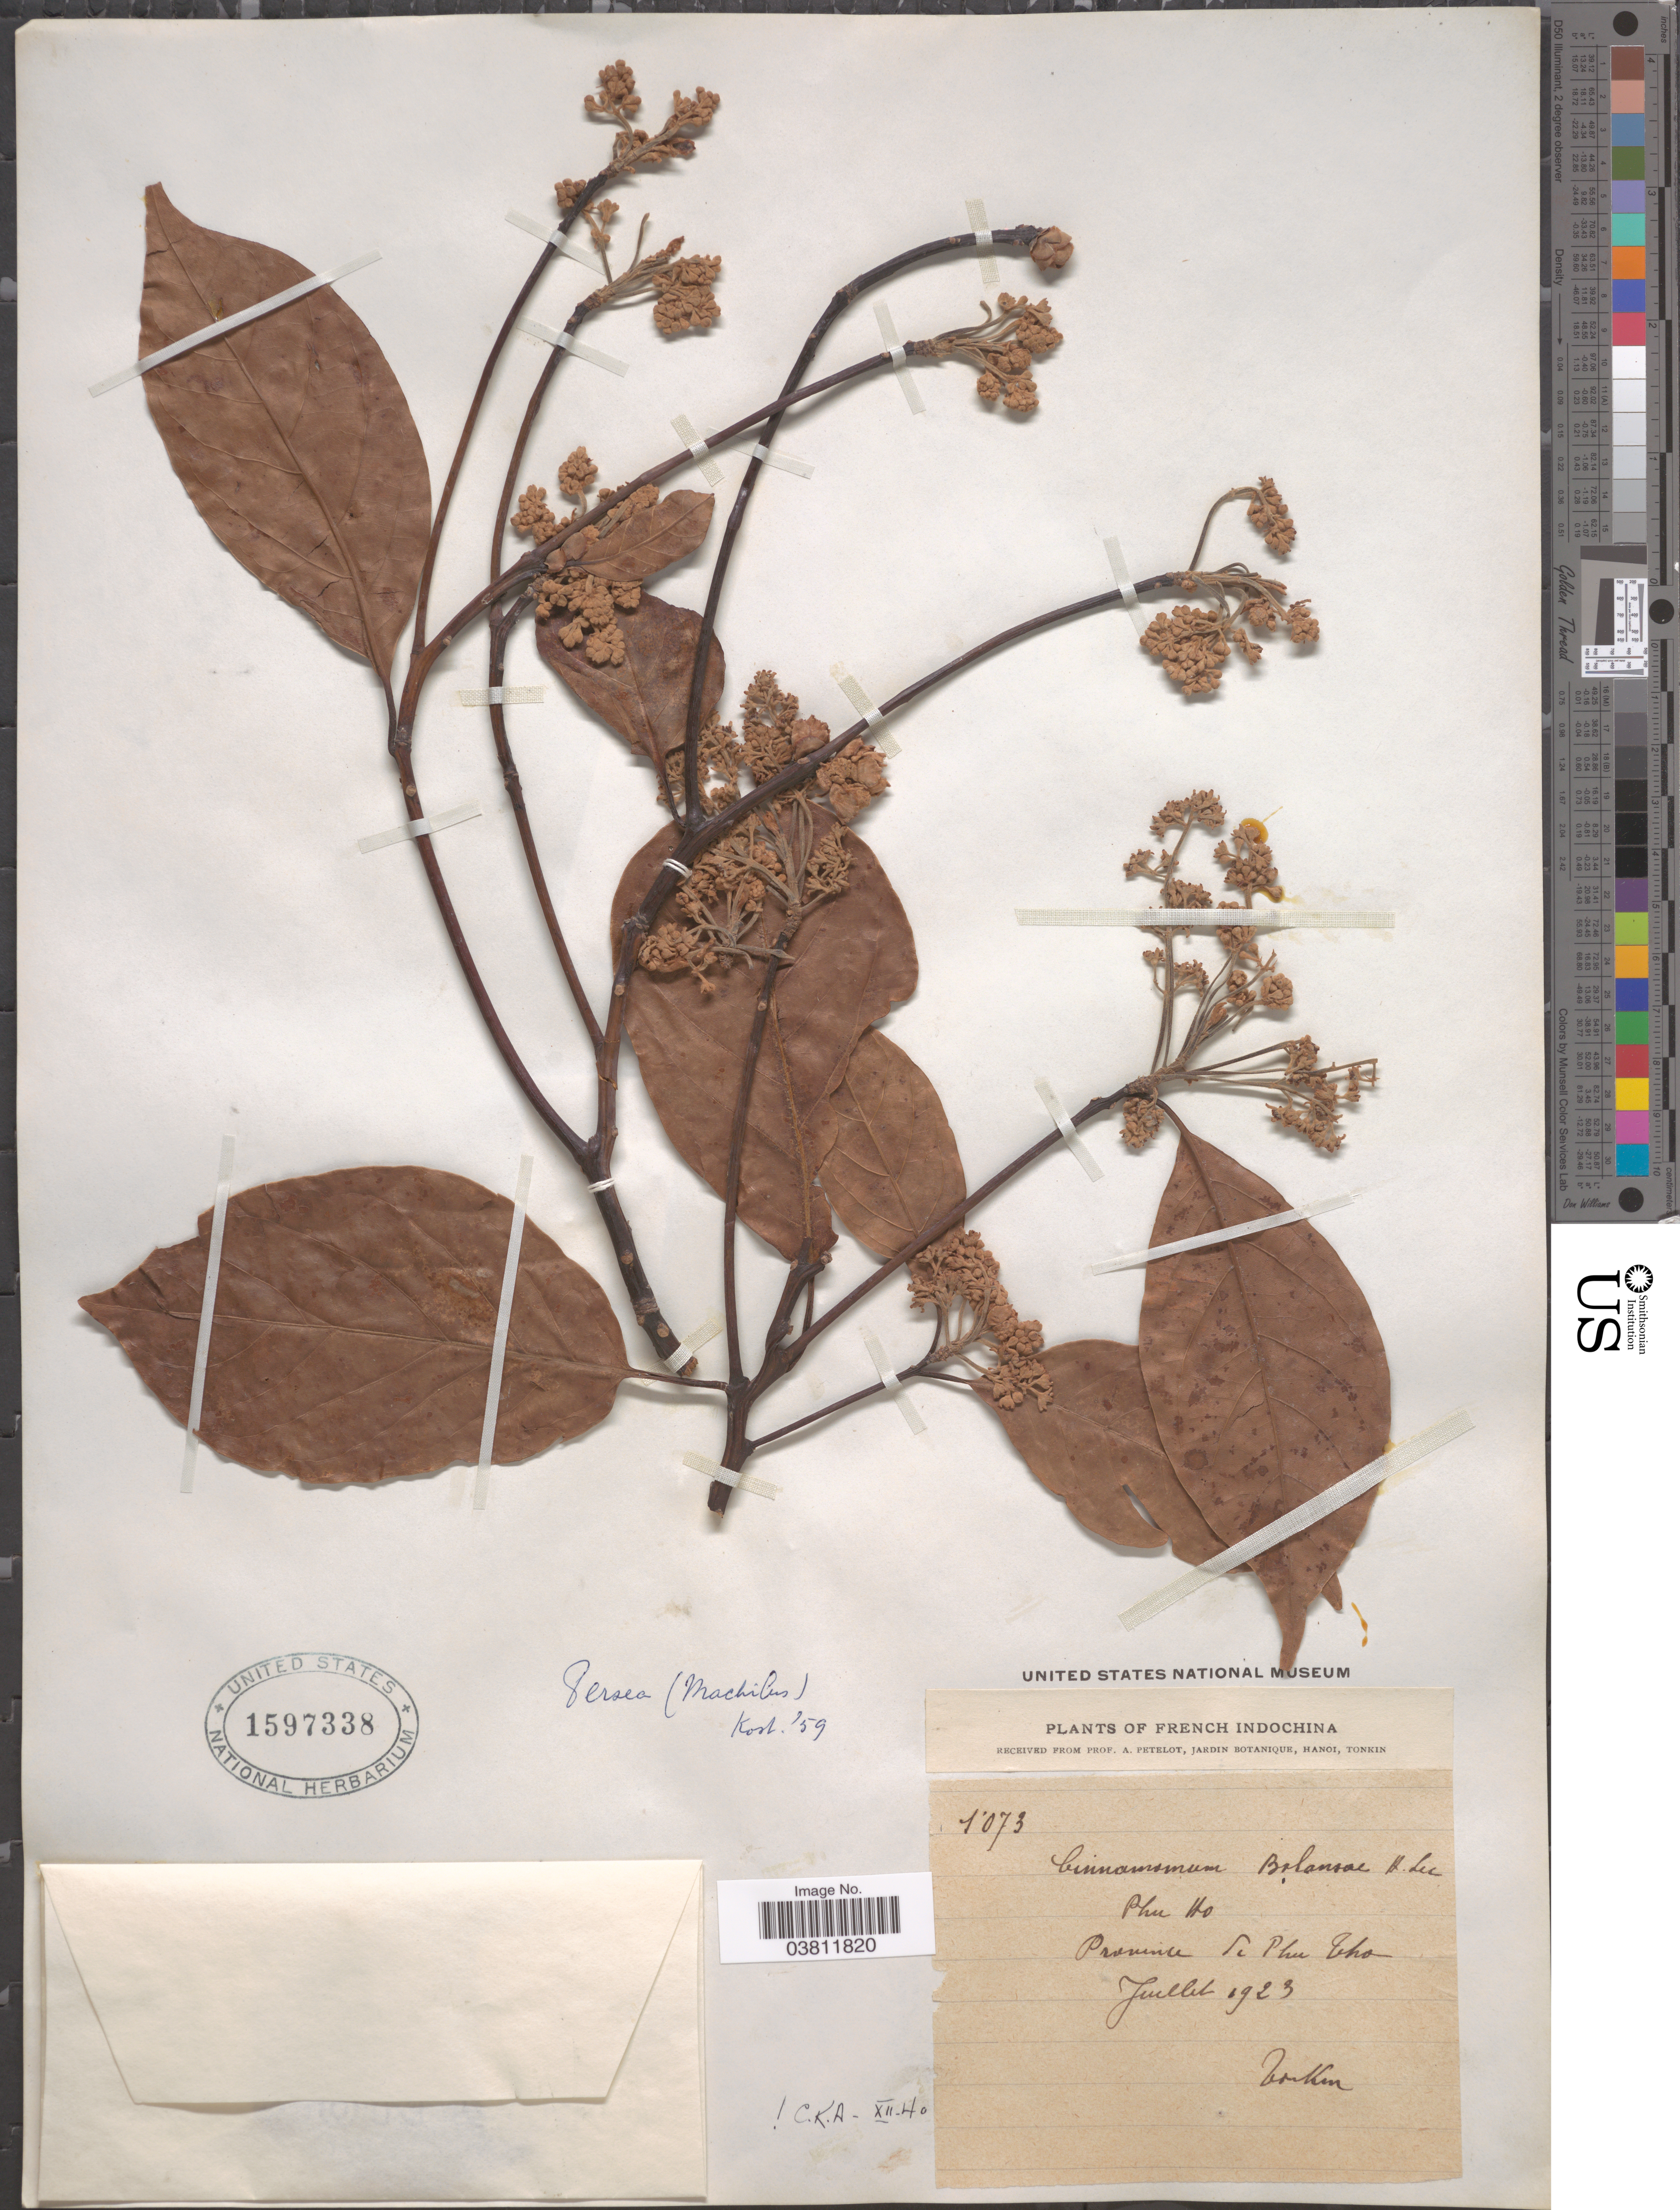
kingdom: Plantae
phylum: Tracheophyta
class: Magnoliopsida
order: Laurales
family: Lauraceae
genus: Machilus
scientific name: Machilus sp.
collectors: P. A. Pételot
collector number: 1073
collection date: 1923-07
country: Vietnam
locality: French Indochina. Province Se Phu Tho.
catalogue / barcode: US 1597338